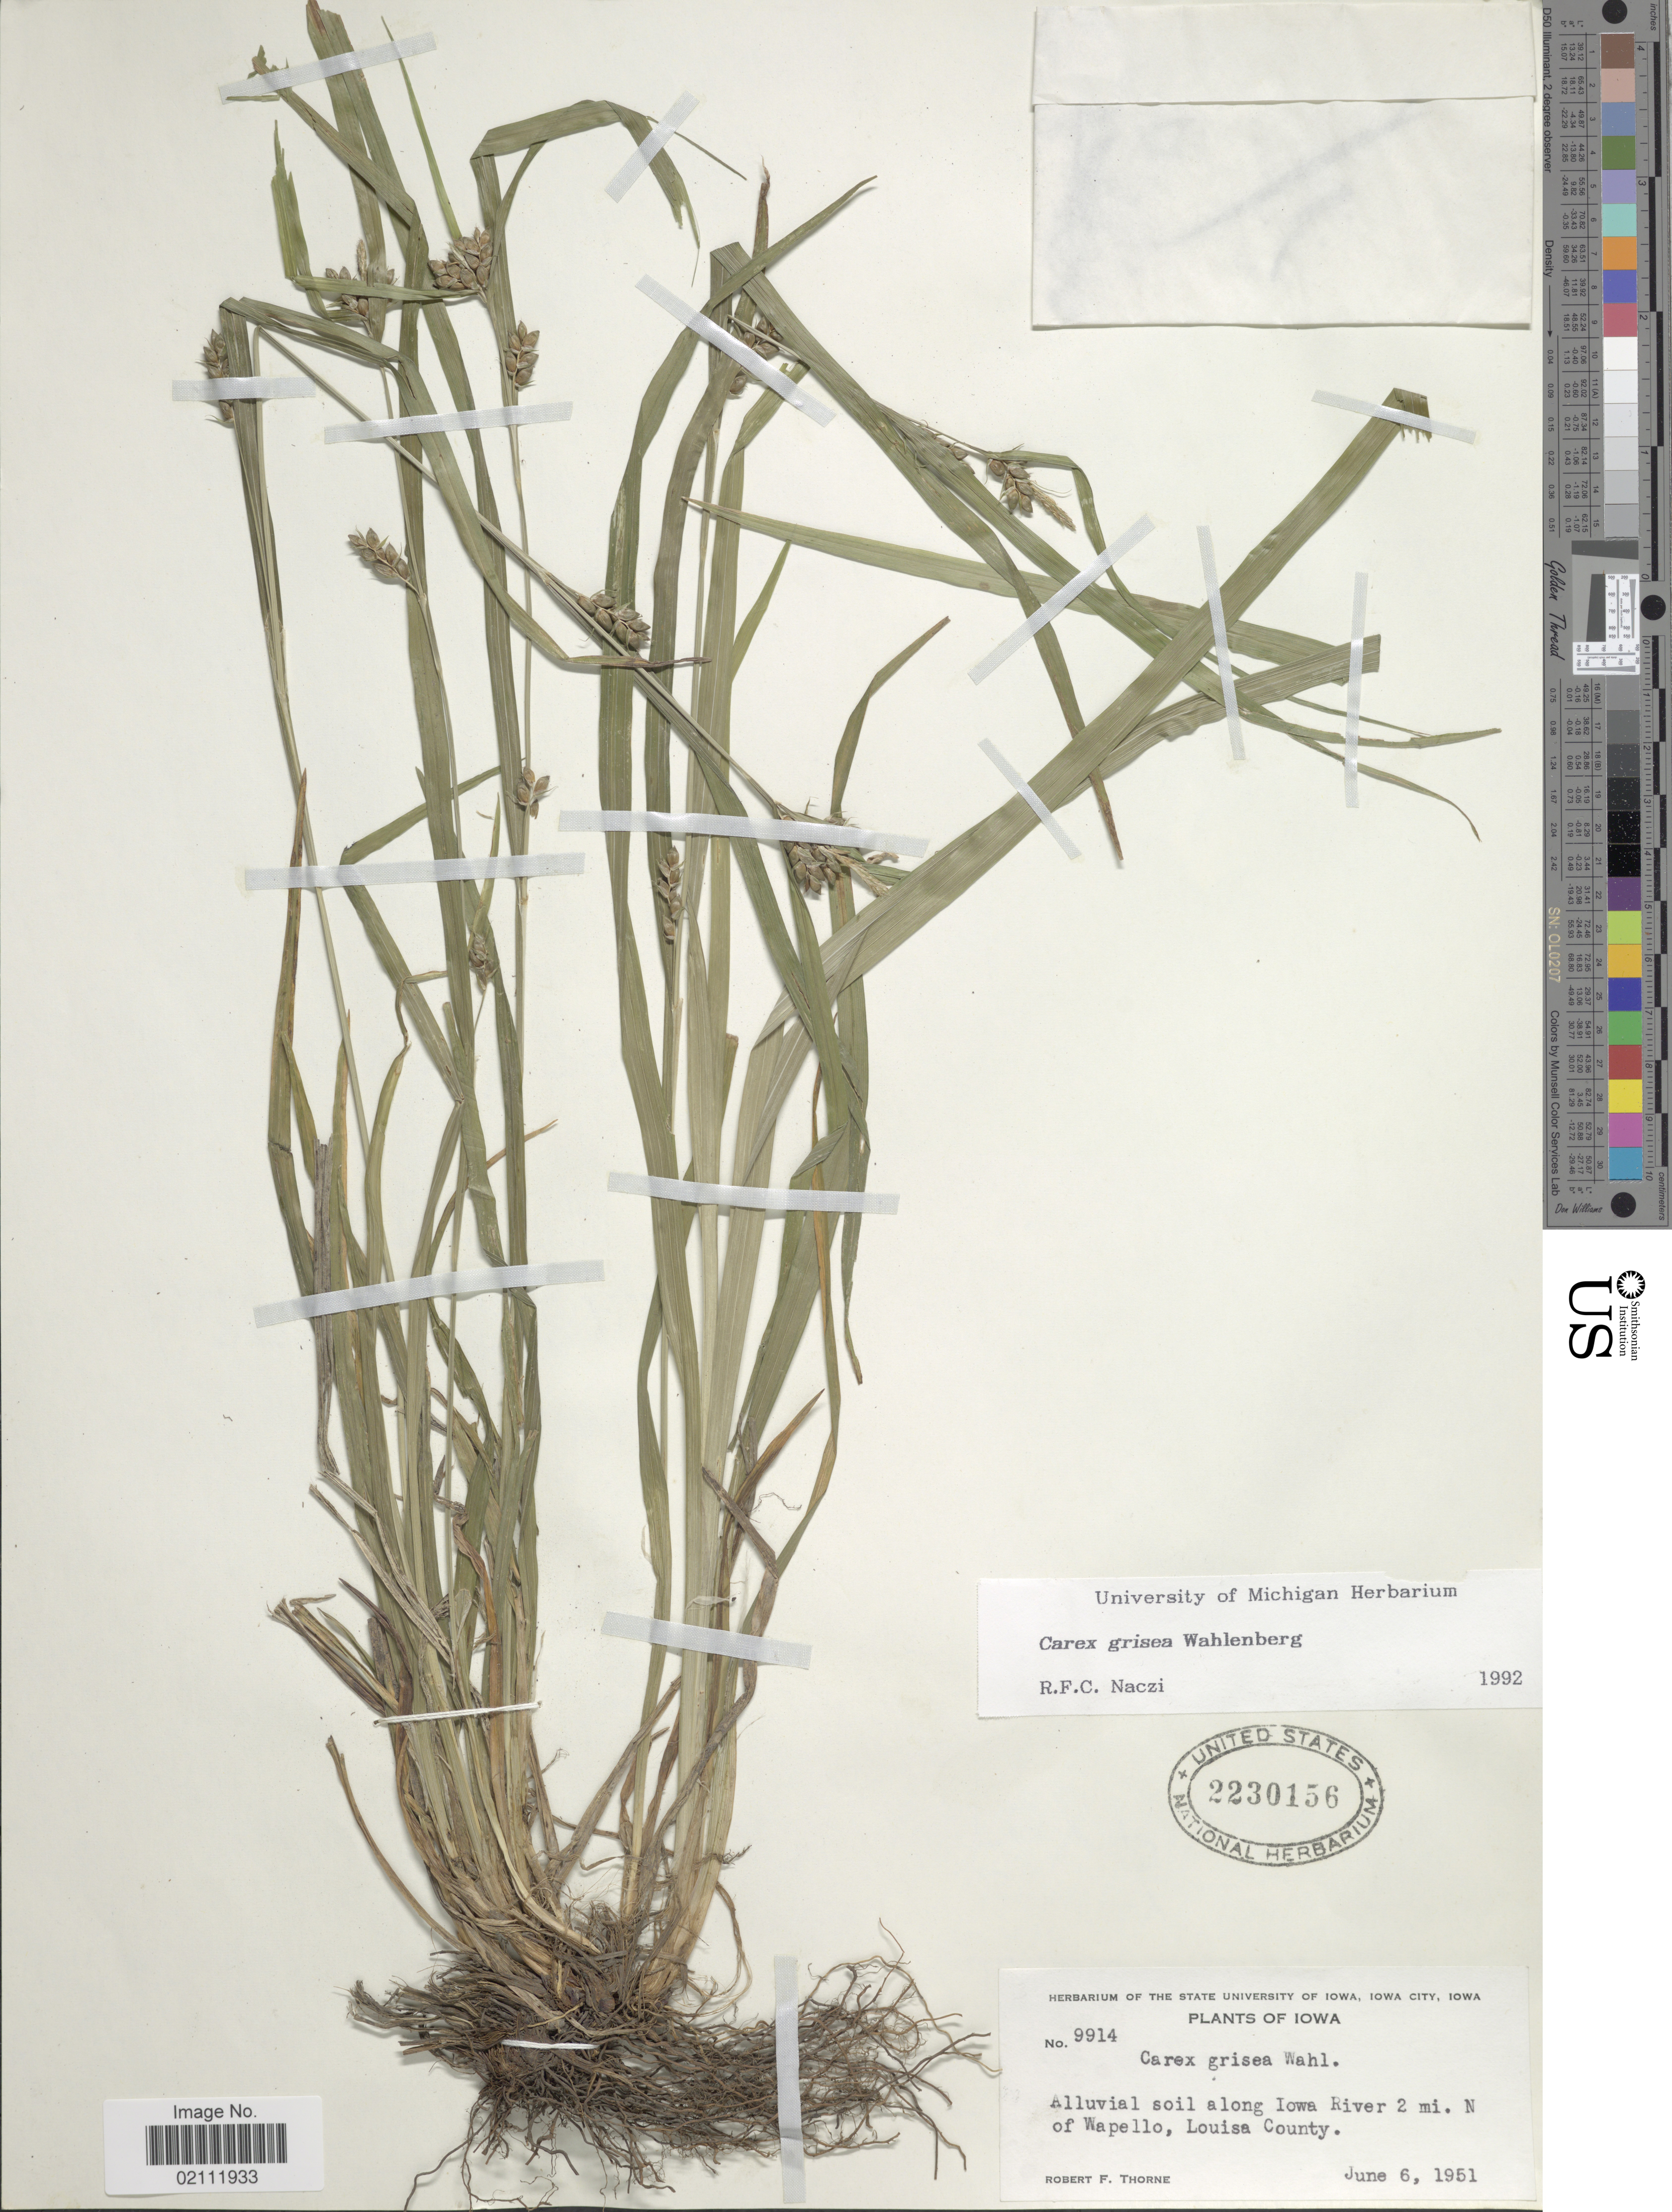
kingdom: Plantae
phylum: Tracheophyta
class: Liliopsida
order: Poales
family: Cyperaceae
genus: Carex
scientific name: Carex grisea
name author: Wahlenb.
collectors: R. F. Thorne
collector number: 9914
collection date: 1951-06-06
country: United States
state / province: Iowa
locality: Along Iowa River 2 mi. N of Wapello, Louisa County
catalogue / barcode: US 2230156